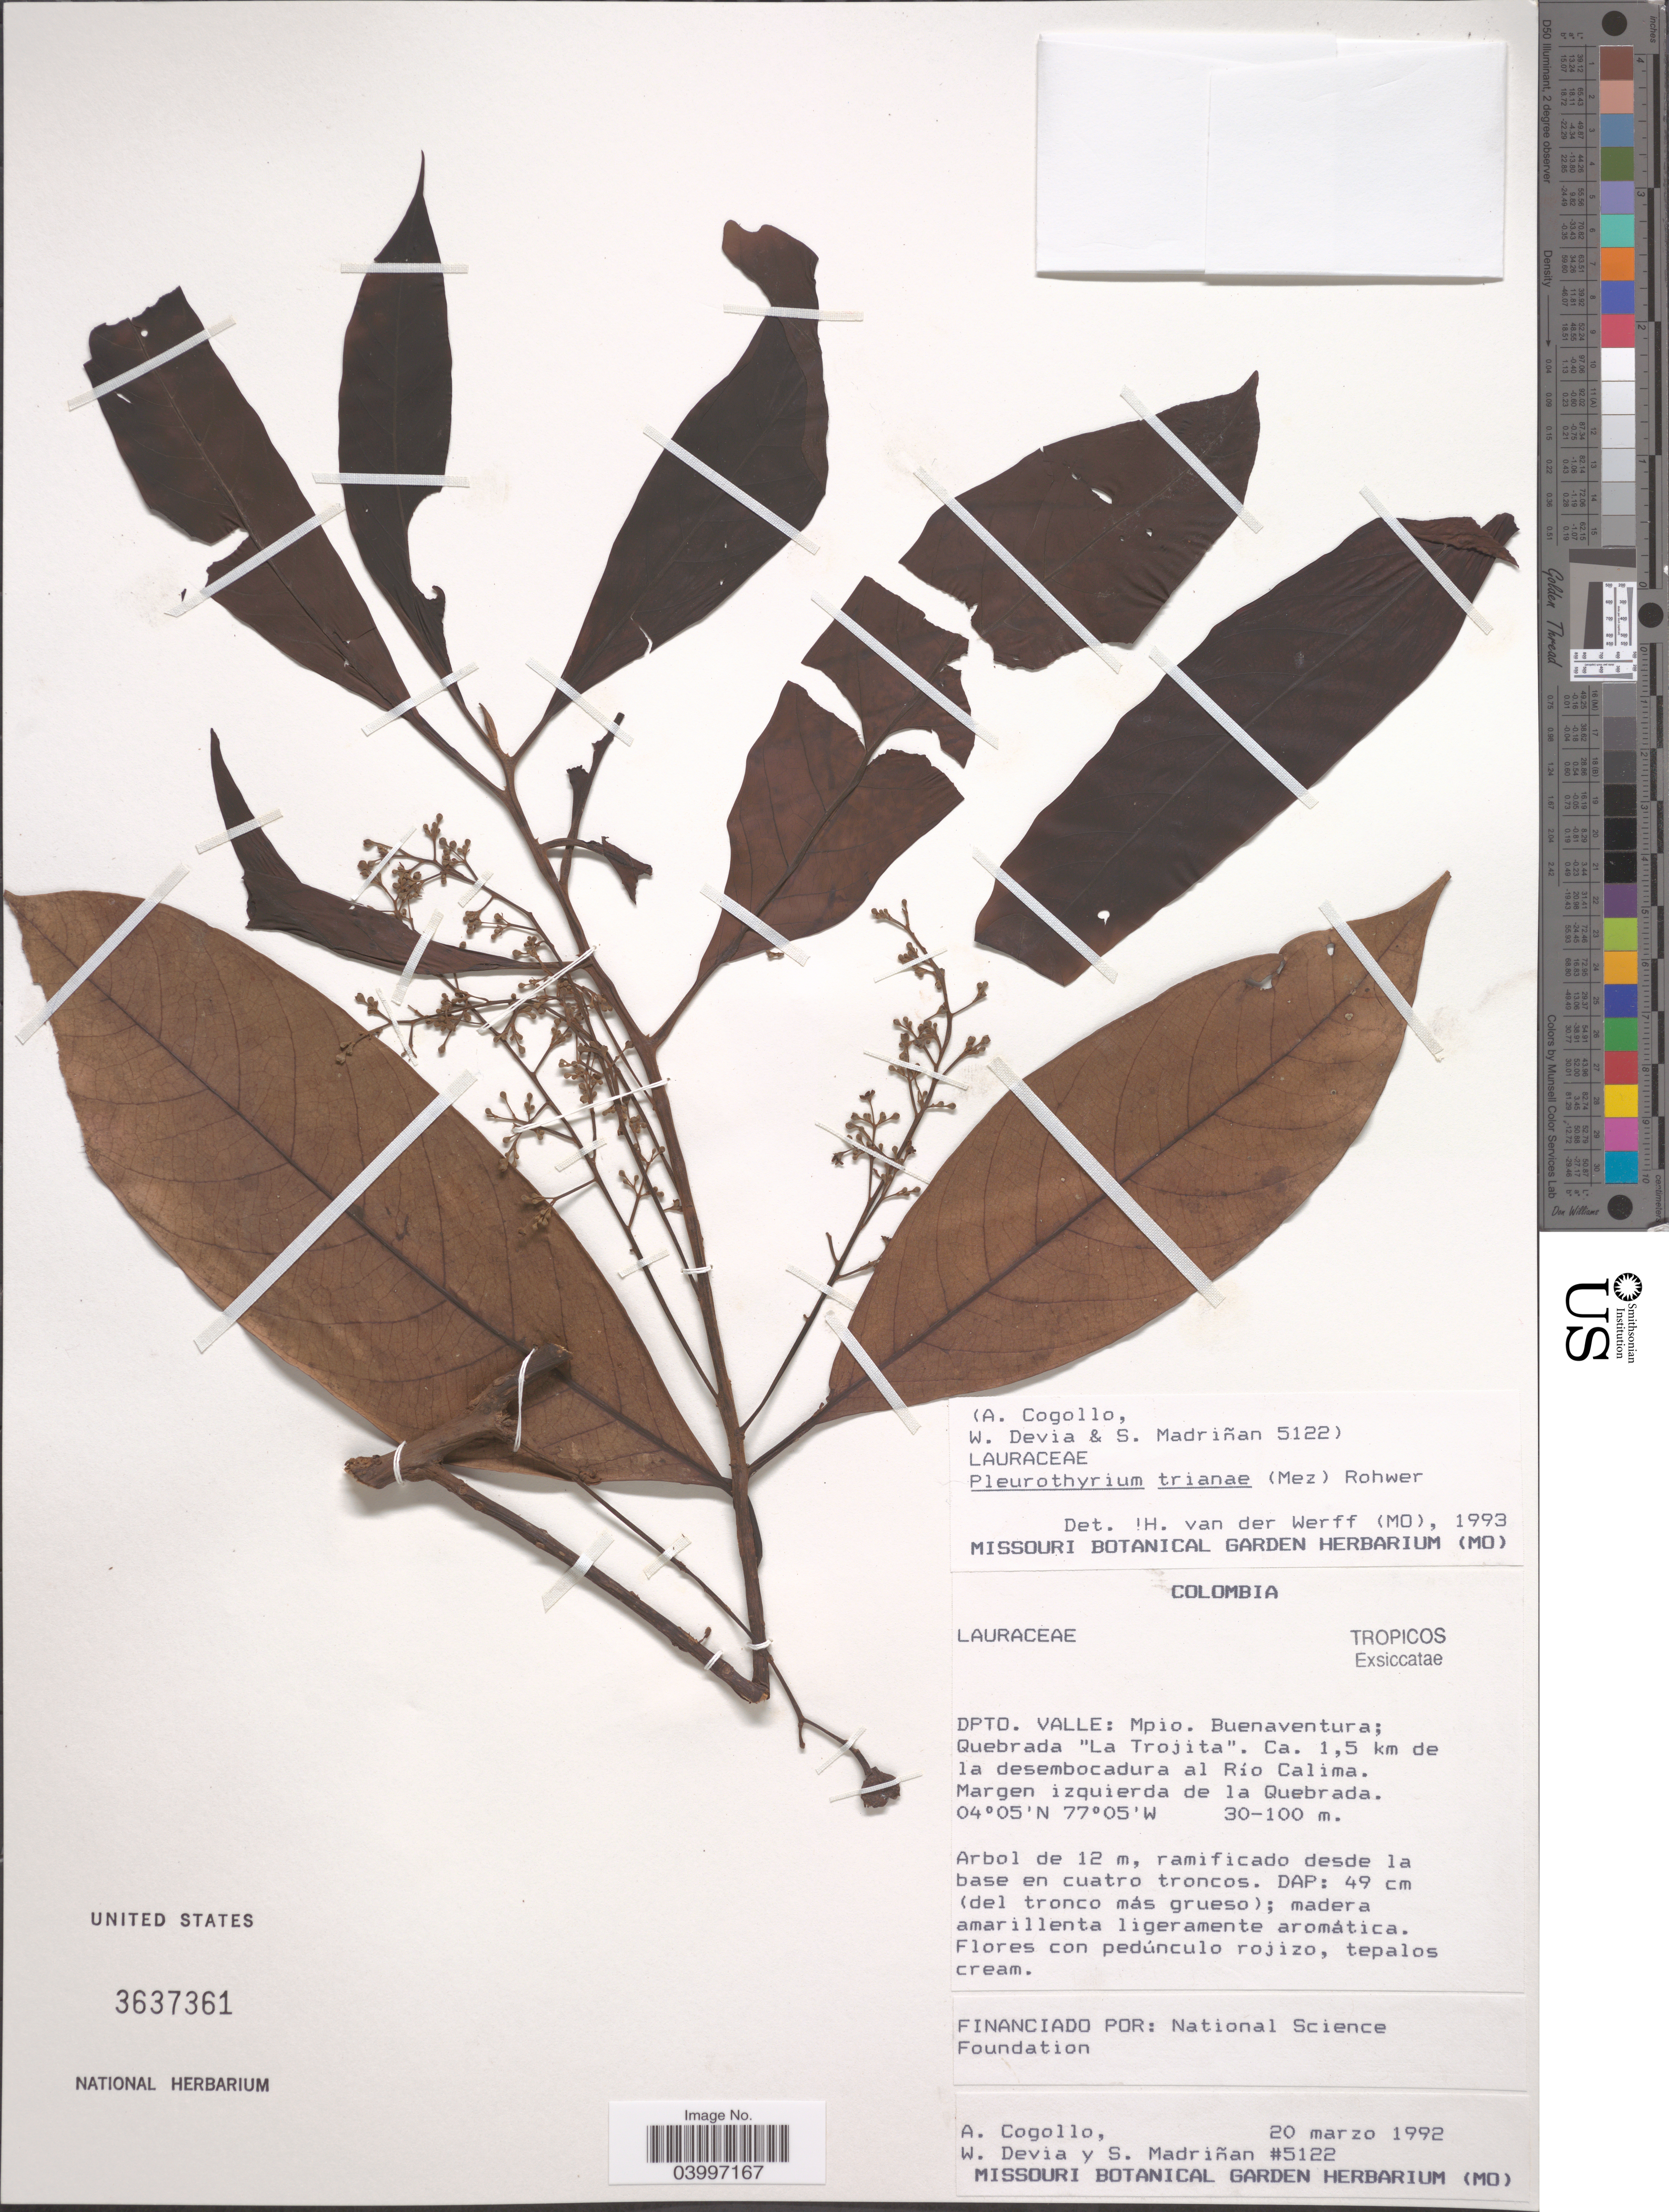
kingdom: Plantae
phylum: Tracheophyta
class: Magnoliopsida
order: Laurales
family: Lauraceae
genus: Pleurothyrium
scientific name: Pleurothyrium trianae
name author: (Mez) Rohwer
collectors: A. Cogollo, W. Devia & S. Madriñán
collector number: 5122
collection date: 1992-03-20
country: Colombia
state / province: Valle del Cauca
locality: Dpto. Valle: Mpio. Buenaventura; Quebrada "La Trojita". Ca, 1,5 km de la desembocadura al Río Calima. Margen iqzuierda de la Quebrada.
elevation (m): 30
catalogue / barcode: US 3637361